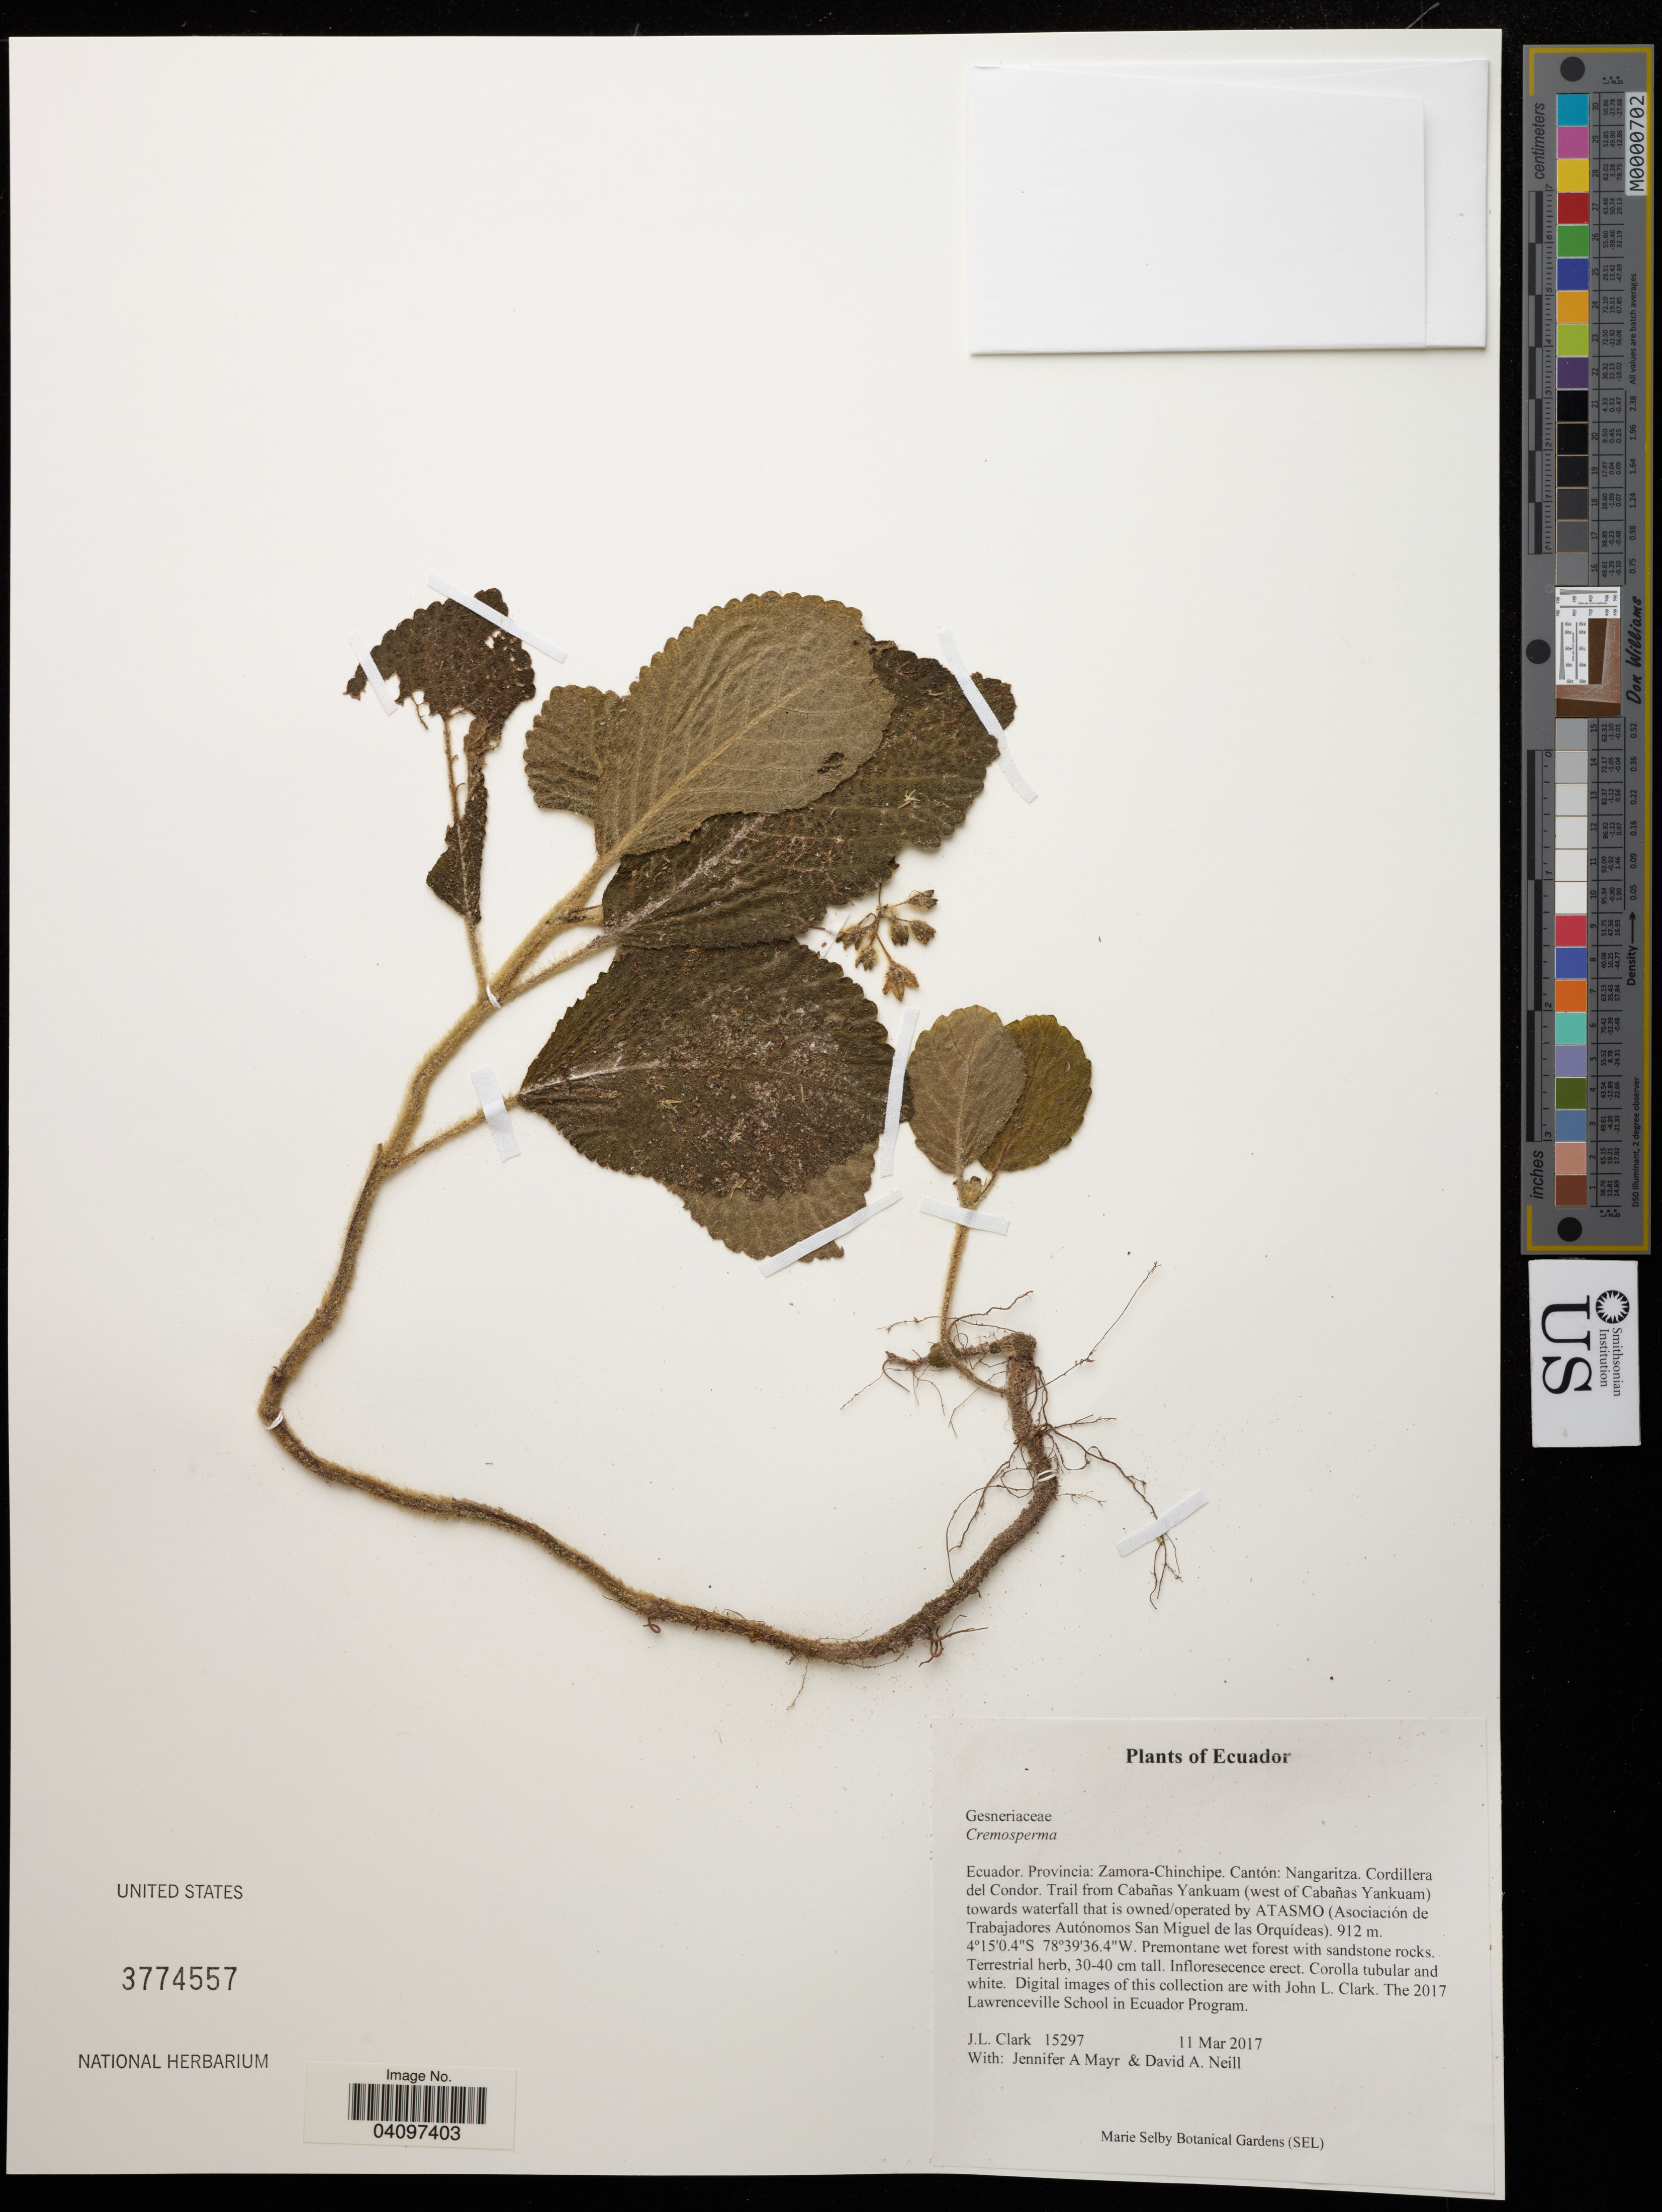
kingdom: Plantae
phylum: Tracheophyta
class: Magnoliopsida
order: Lamiales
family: Gesneriaceae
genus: Cremosperma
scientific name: Cremosperma sp.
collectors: J. Clark, J. Mayr & D. A. Neill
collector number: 15297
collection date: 2017-03-11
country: Ecuador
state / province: Zamora-Chinchipe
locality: Cantón: Nangaritza. Cordillera del Condor. Trail from Cabañas Yankuam (west of Cabañas Yankuam) towards waterfall that is owned/operated by ATASMO (Asociación de Trabajadores Autónomos San Miguel de las Orquídeas).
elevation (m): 912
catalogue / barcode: US 3774557